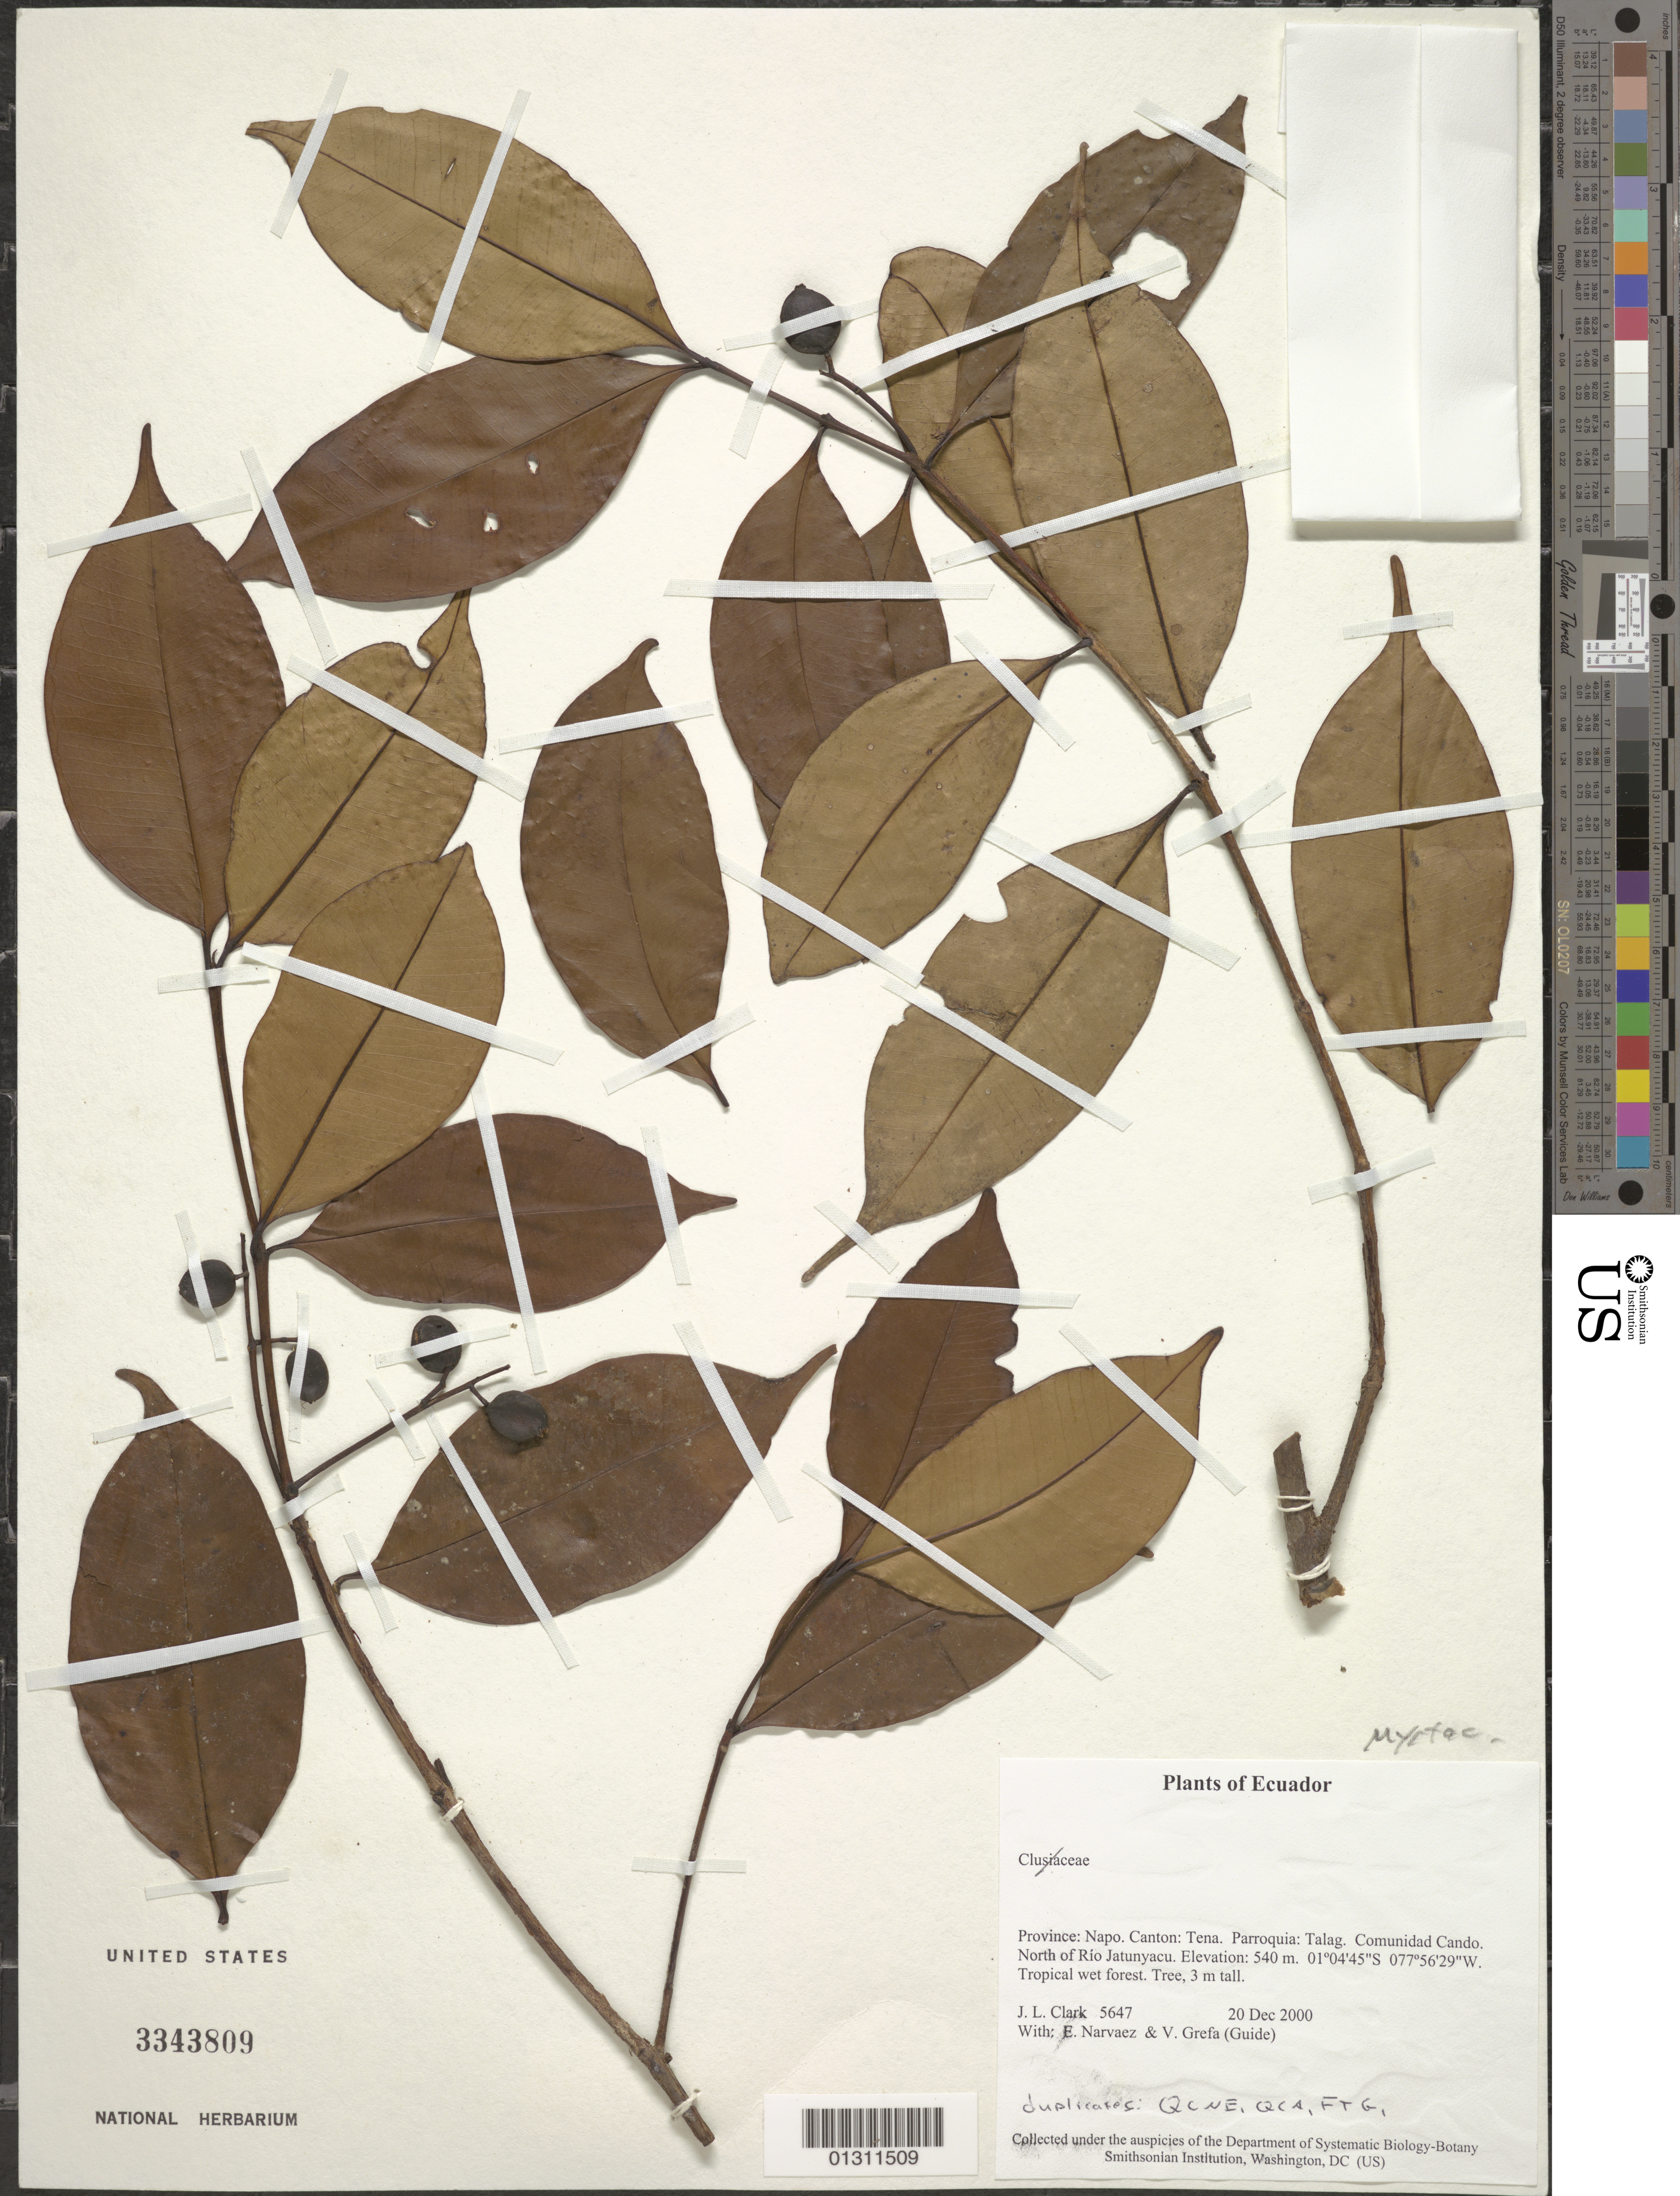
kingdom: Plantae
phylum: Tracheophyta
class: Magnoliopsida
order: Myrtales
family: Myrtaceae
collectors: J. L. Clark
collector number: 5647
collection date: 2000-12-20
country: Ecuador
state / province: Napo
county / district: Tena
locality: Parroquia: Talag. Comunidad Cando. N of Río Jatunyacu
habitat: Tropical wet forest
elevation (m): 540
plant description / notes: FTG, QCNE, QCA, US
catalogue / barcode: US 3343809